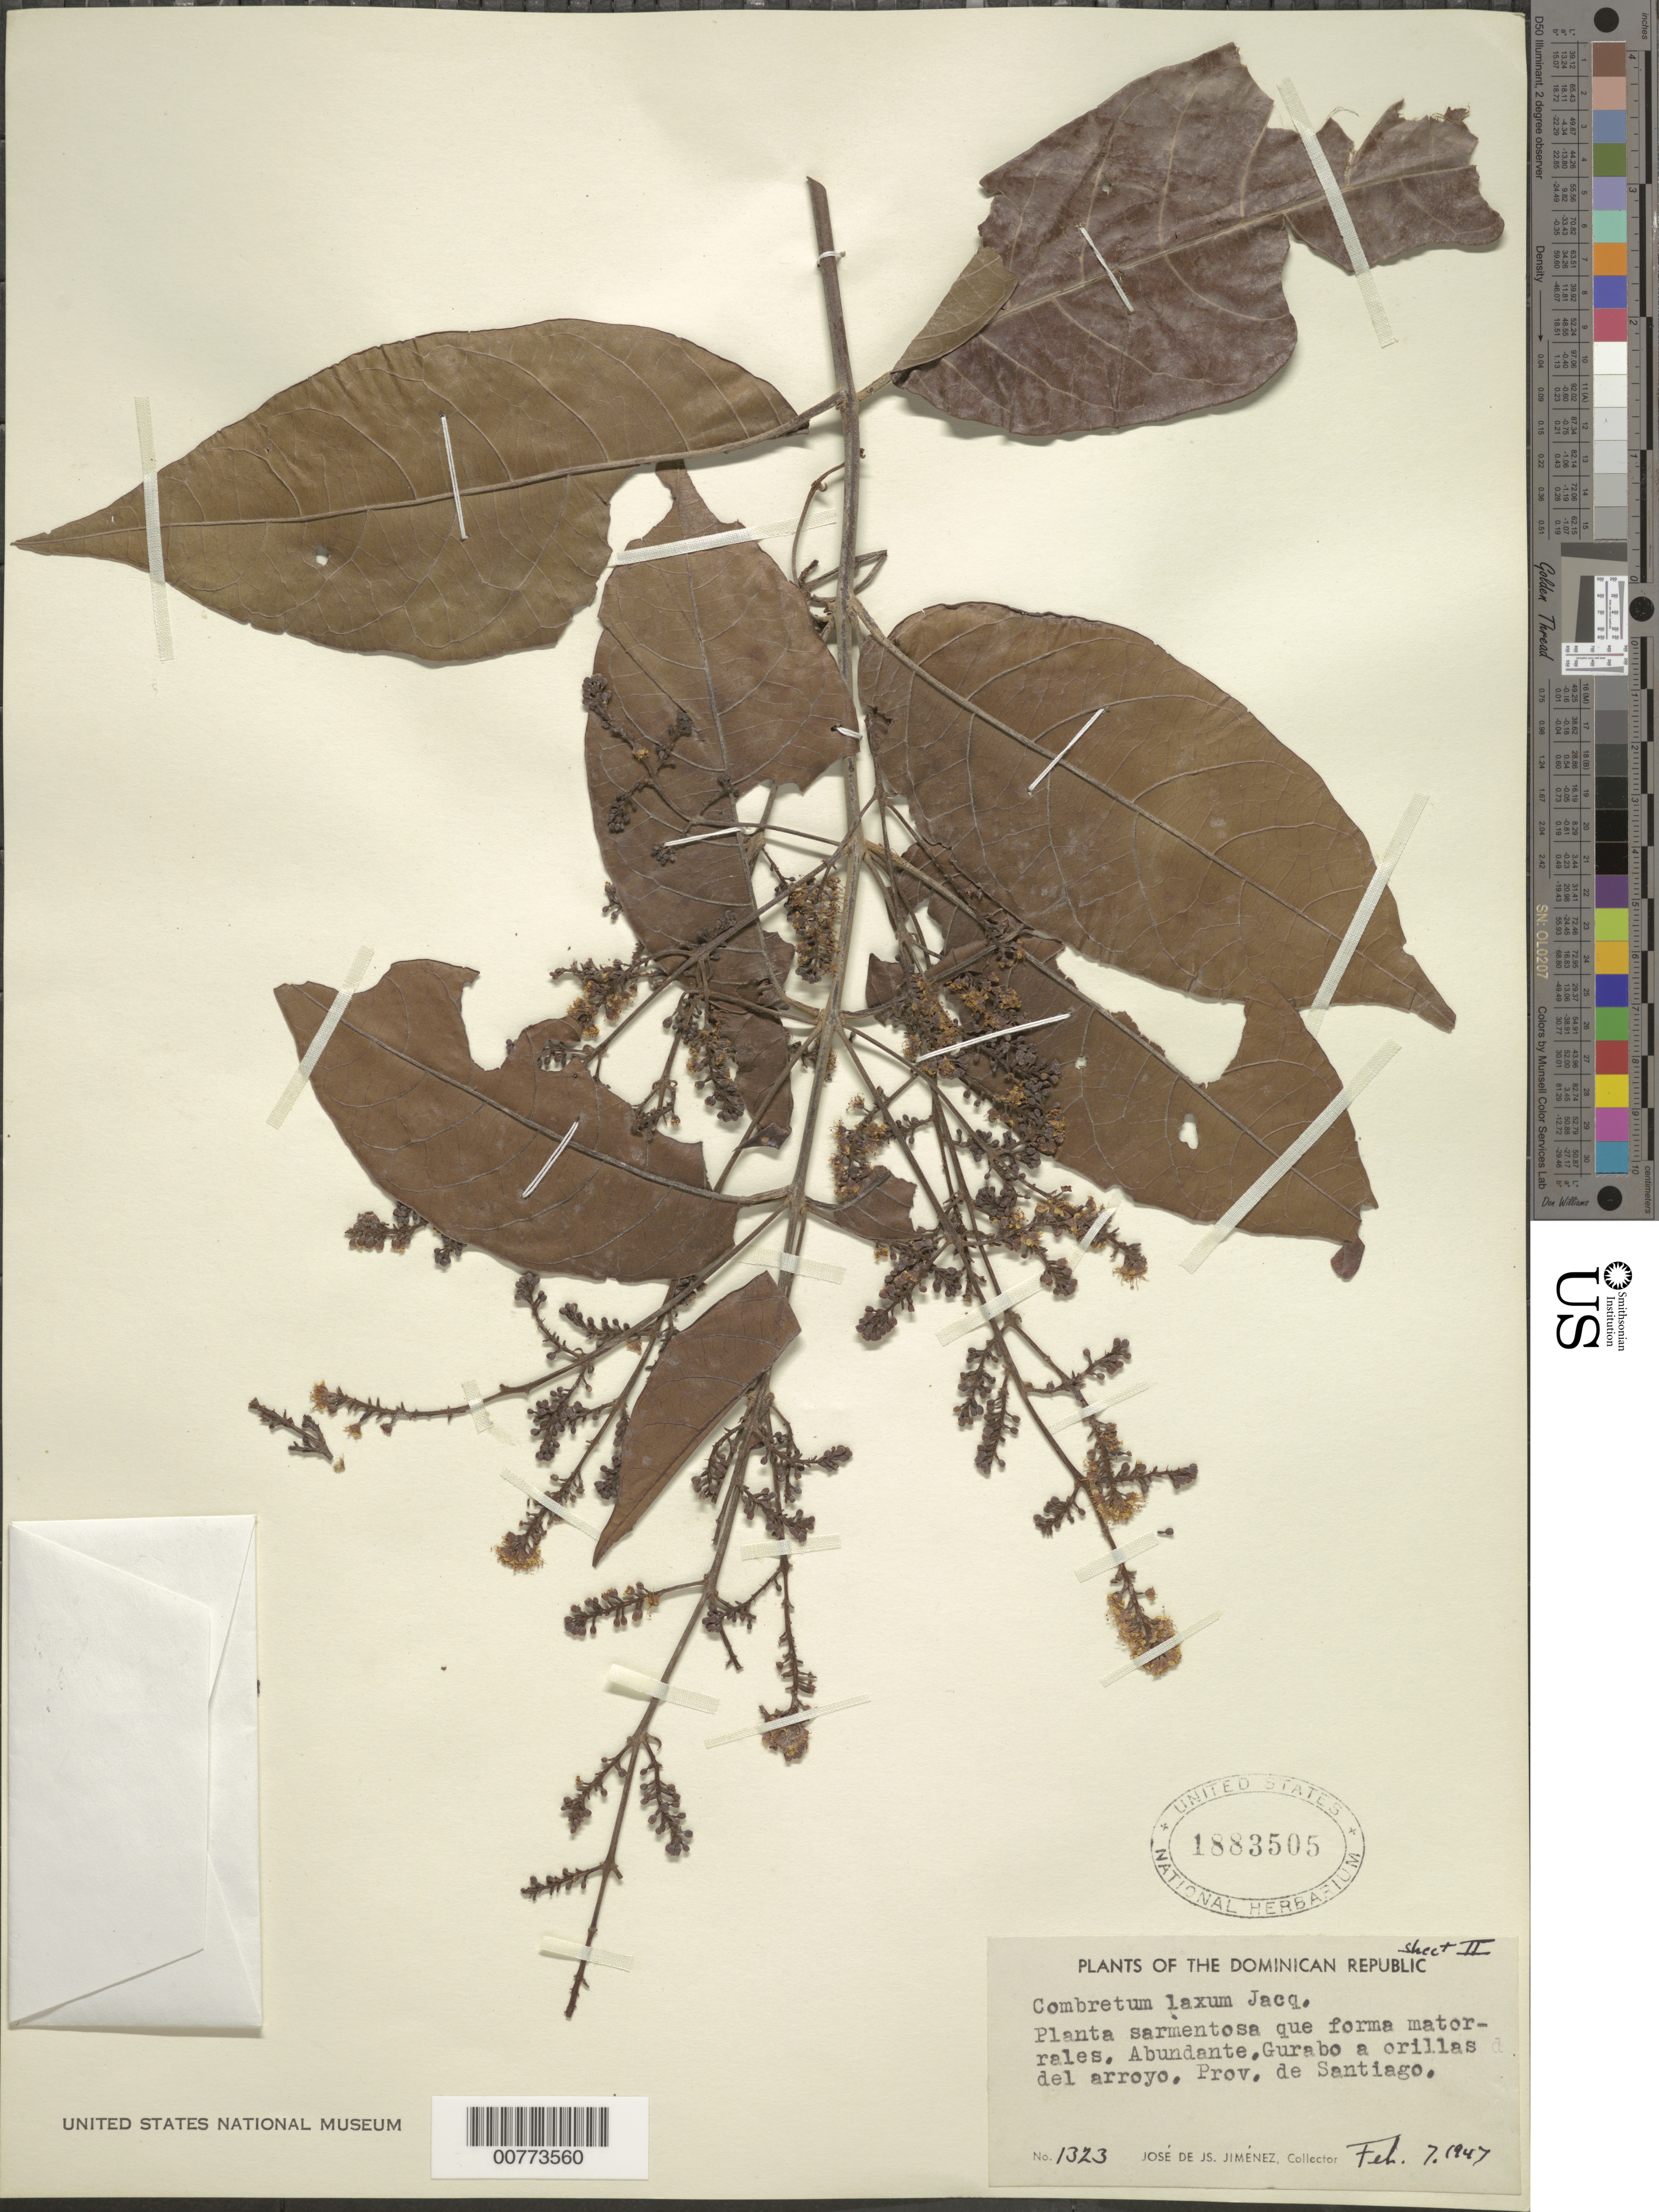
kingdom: Plantae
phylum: Tracheophyta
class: Magnoliopsida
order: Myrtales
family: Combretaceae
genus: Combretum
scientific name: Combretum laxum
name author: Jacq.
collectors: J. J. Jiménez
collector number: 1323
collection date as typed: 07 Feb 1947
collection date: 1947-02-07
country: Dominican Republic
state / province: Santiago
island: Hispaniola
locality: Gurabo.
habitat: Banks of stream.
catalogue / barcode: US 1883505